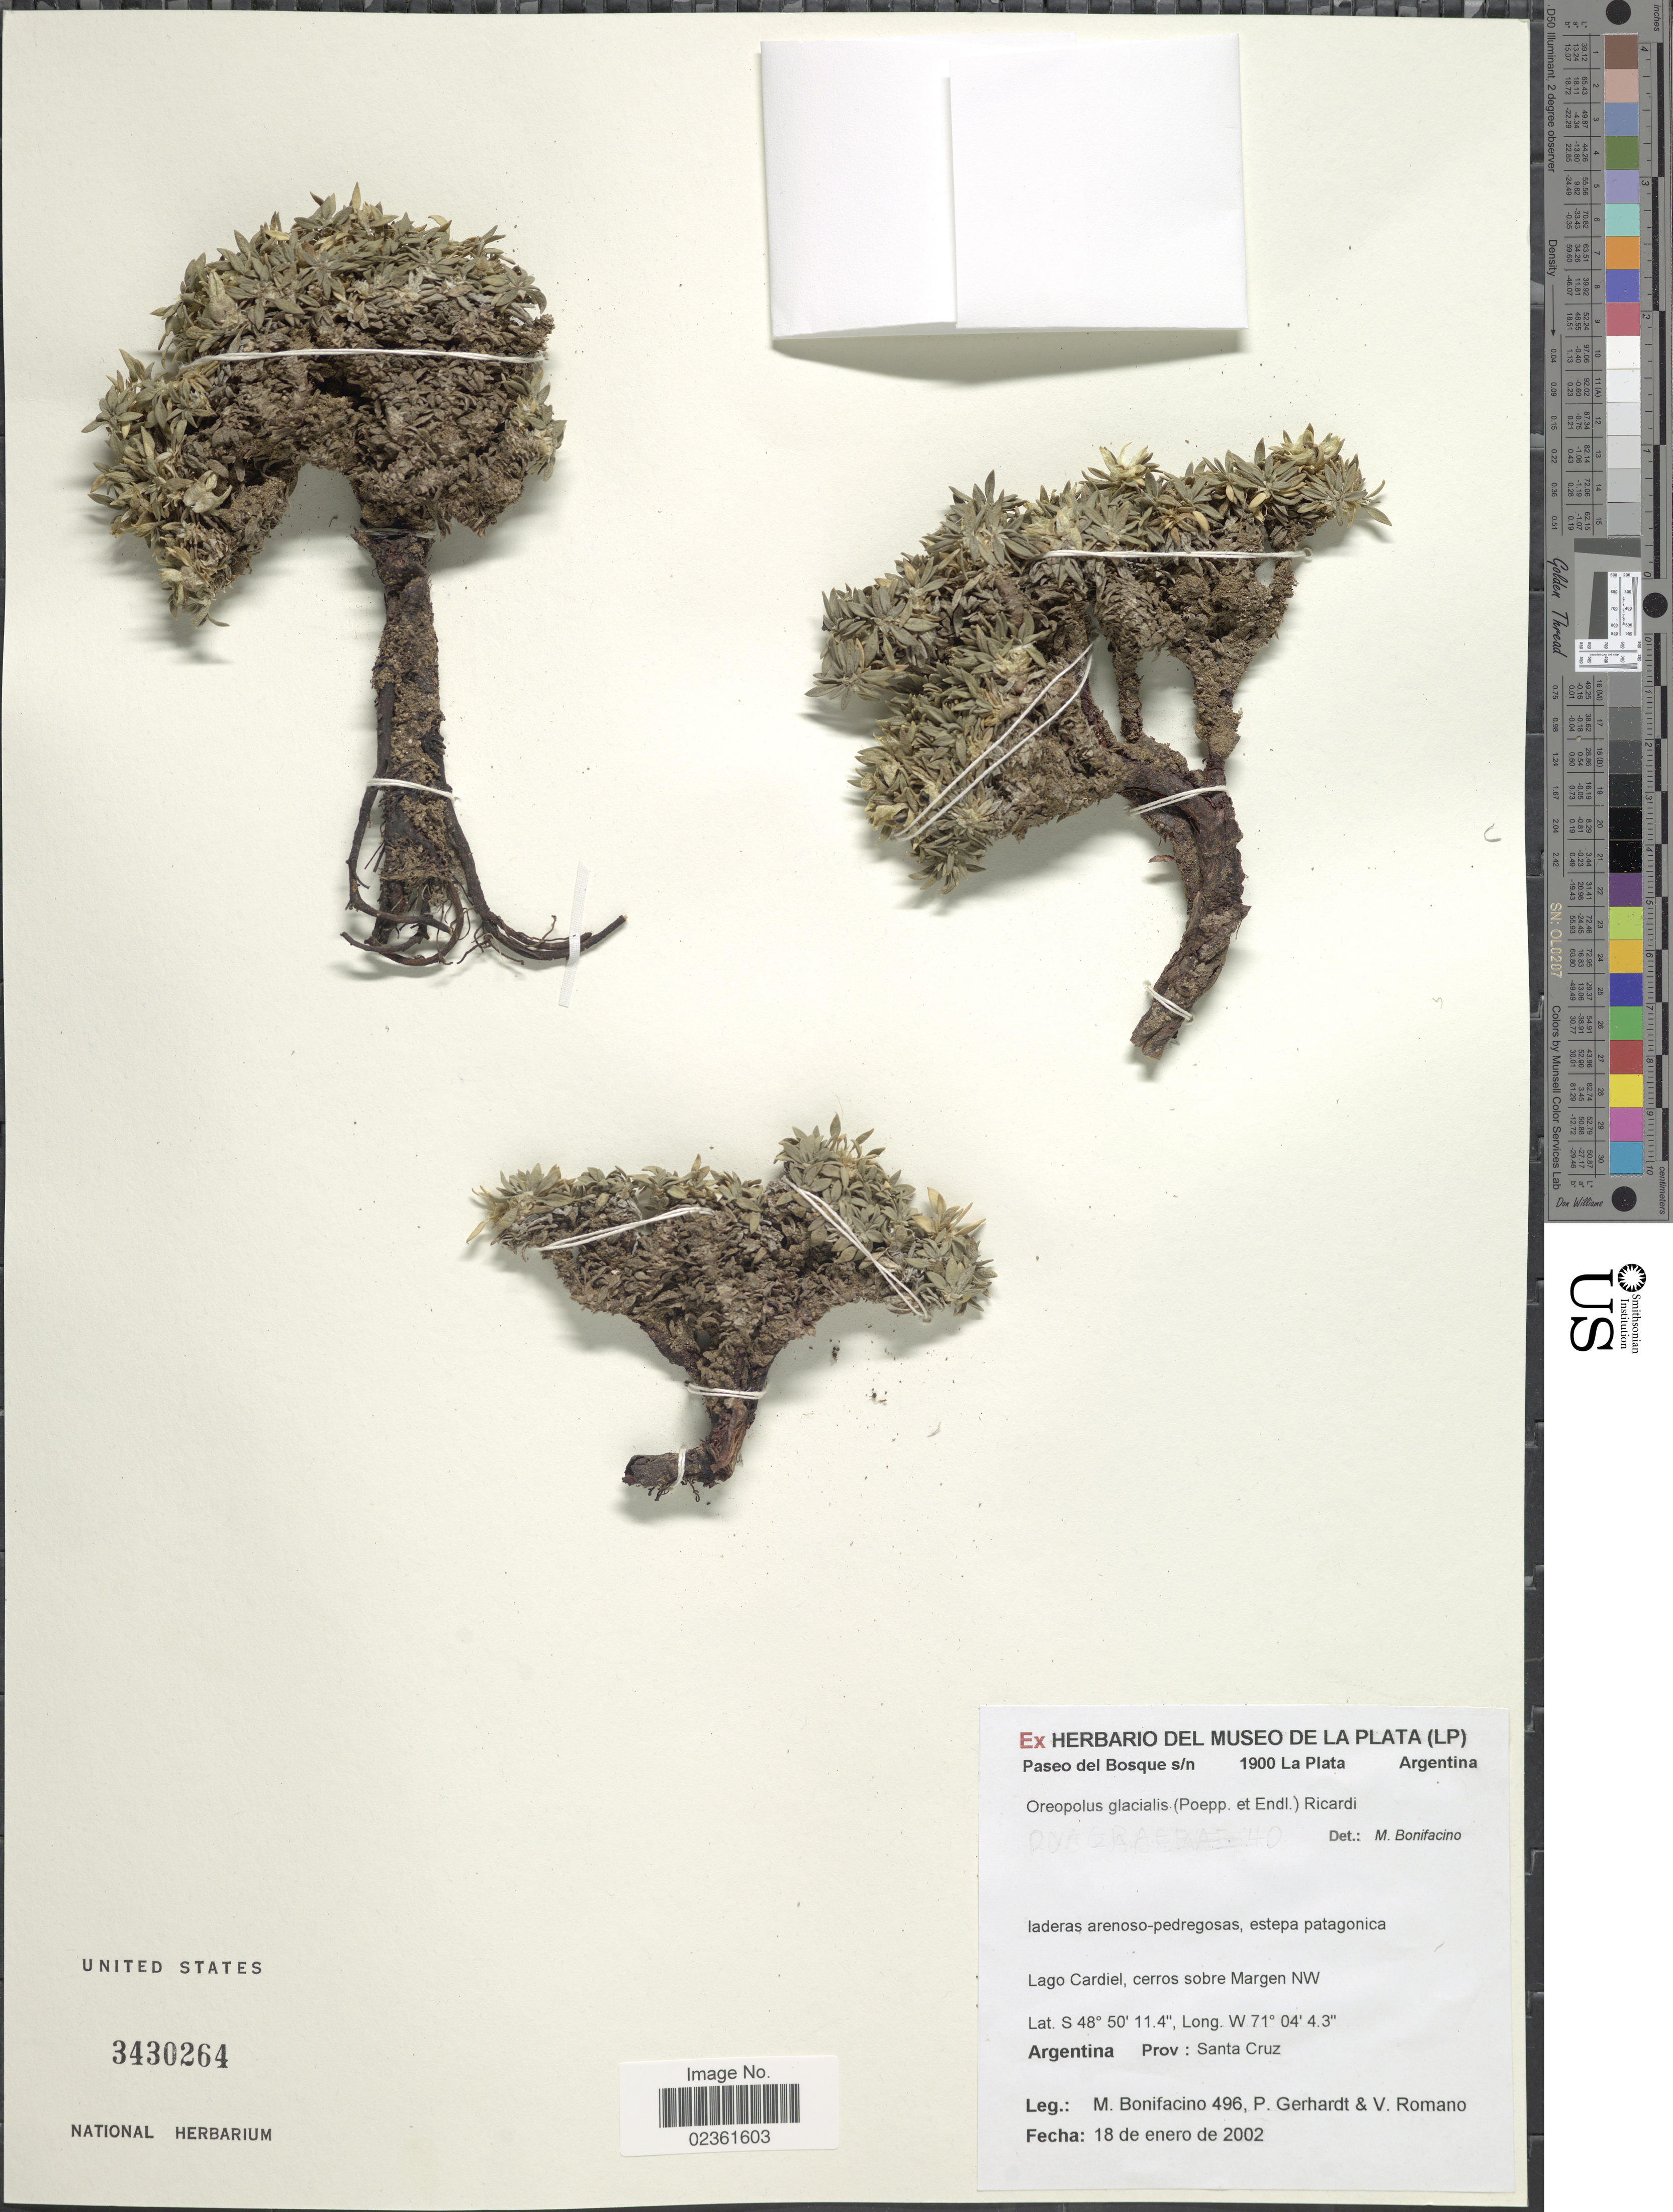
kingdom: Plantae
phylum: Tracheophyta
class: Magnoliopsida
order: Gentianales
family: Rubiaceae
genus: Oreopolus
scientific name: Oreopolus glacialis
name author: (Poepp.) Ricardi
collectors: M. Bonifacino, P. Gerhardt & V. Romano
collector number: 0496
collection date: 2002-01-18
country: Argentina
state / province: Santa Cruz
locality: Lago Cardiel, cerros sobres Margen NW.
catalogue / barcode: US 3430264